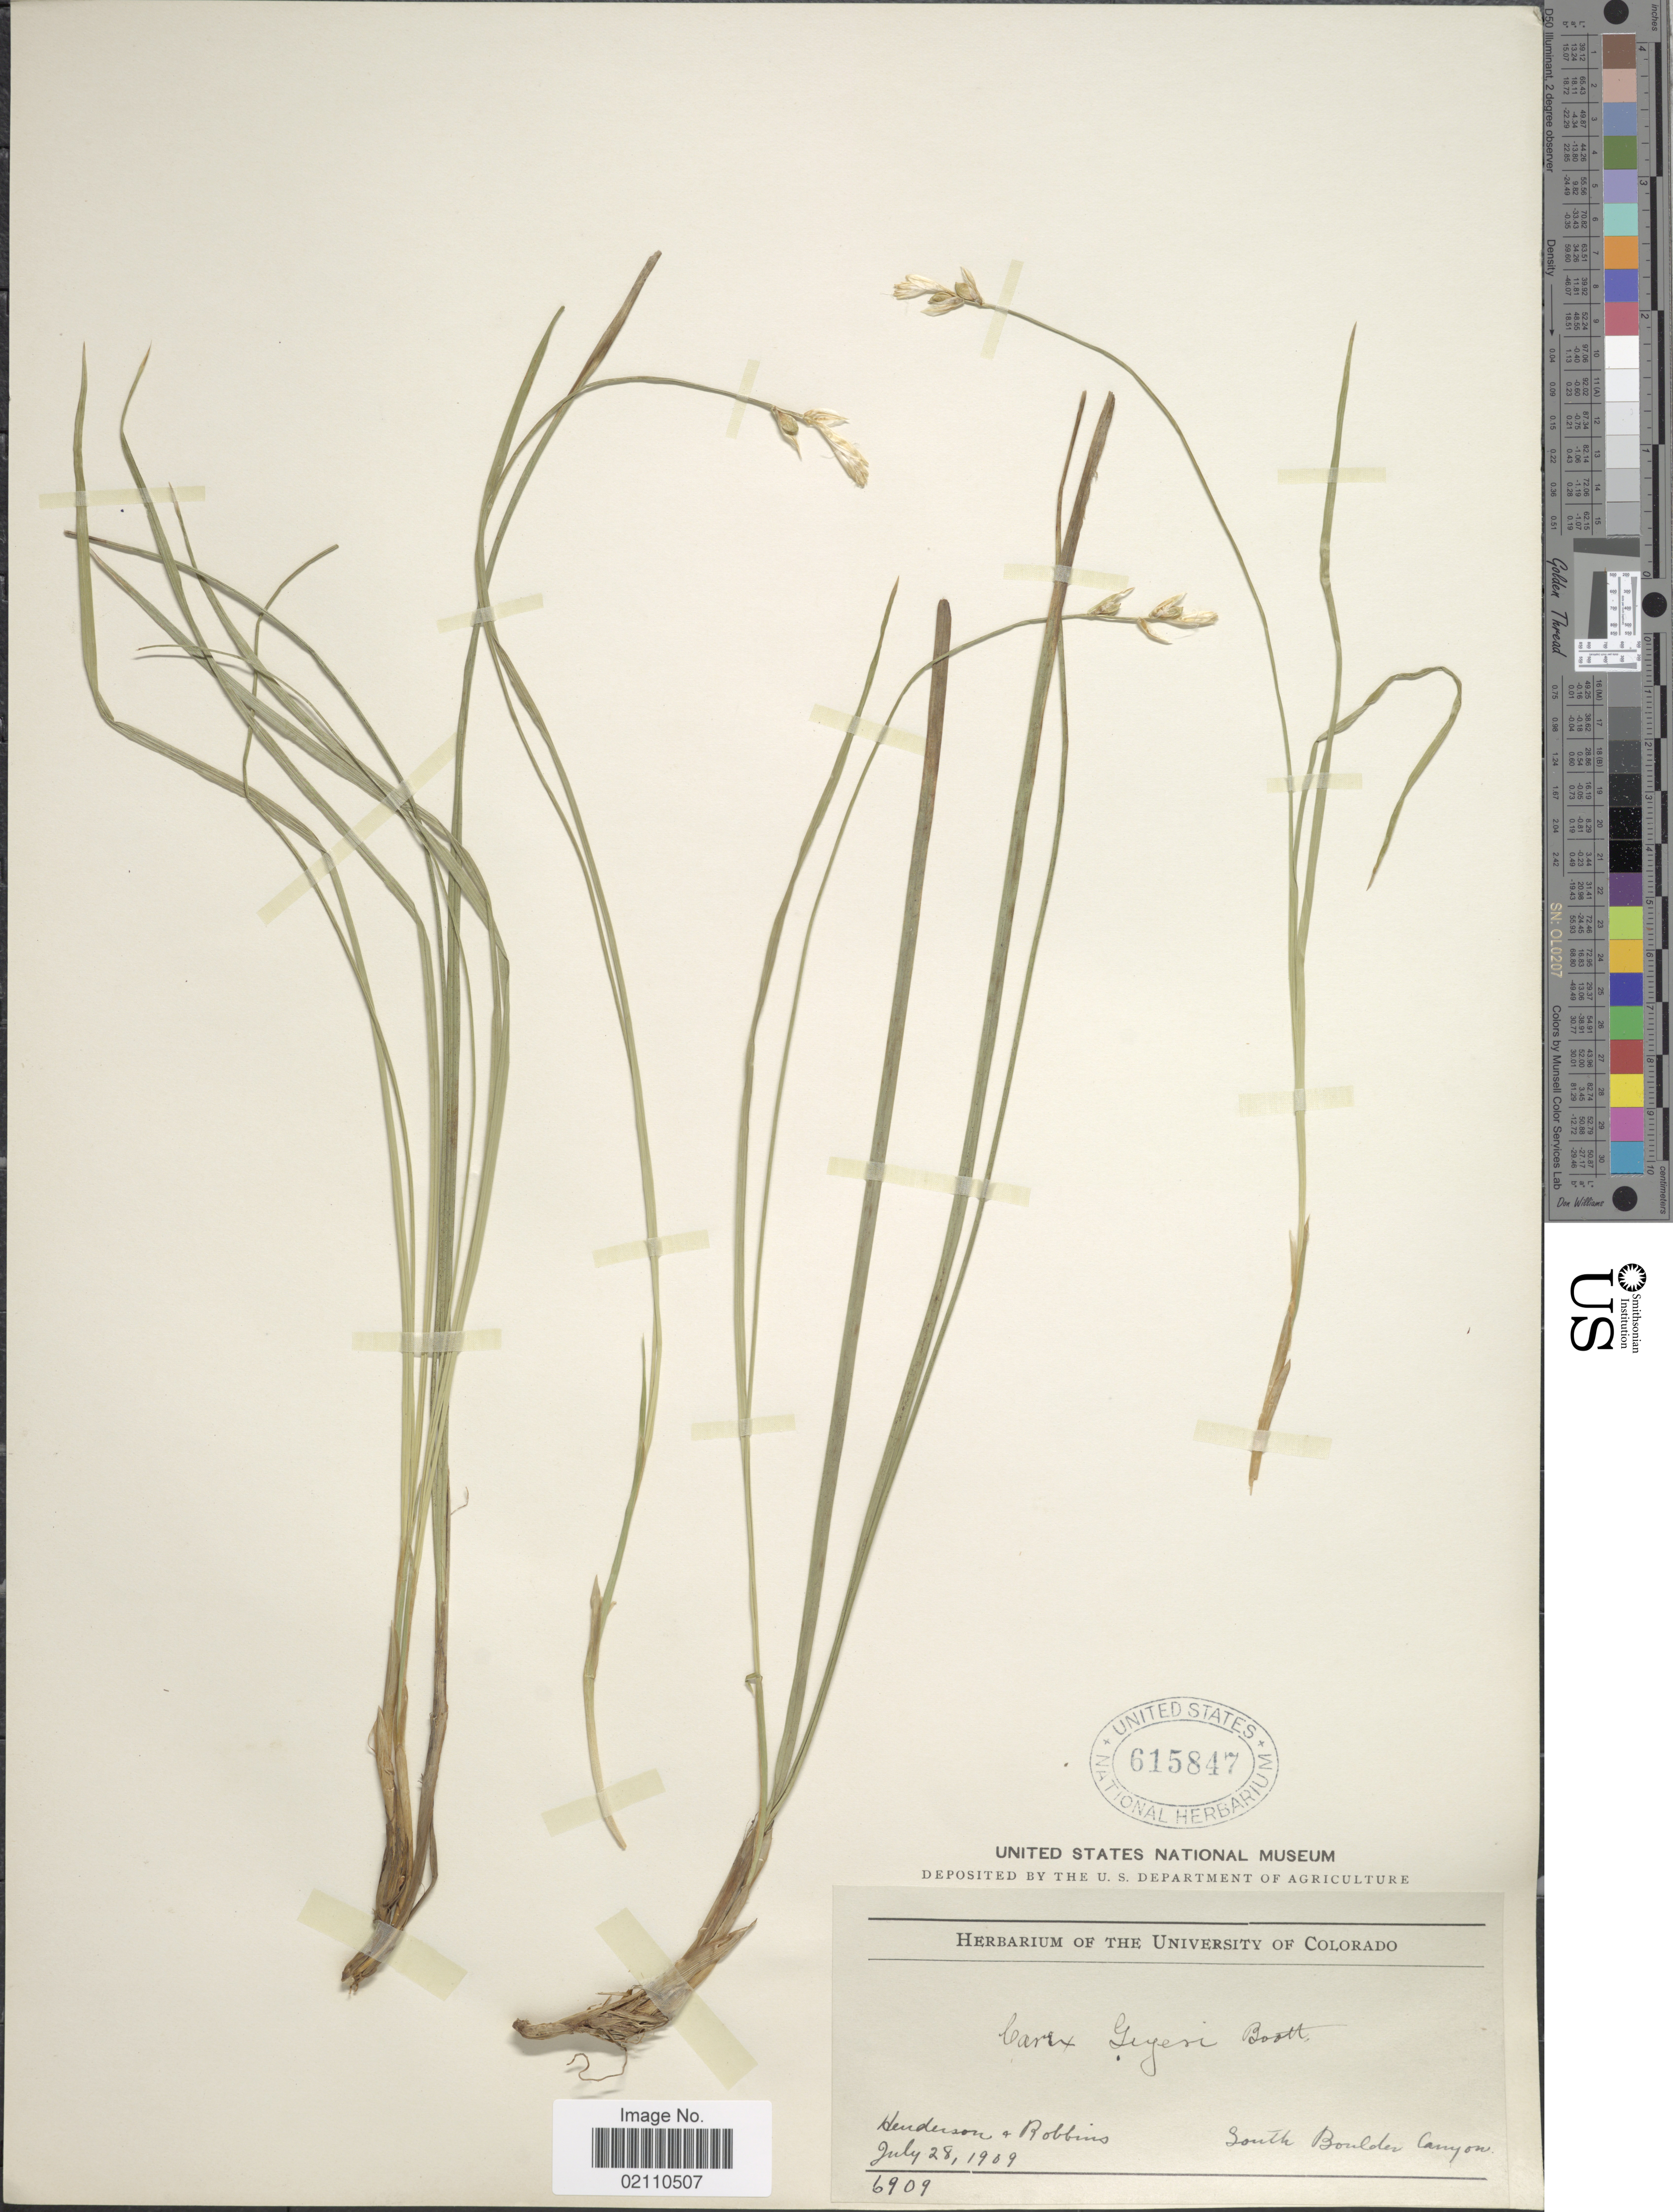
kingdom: Plantae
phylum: Tracheophyta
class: Liliopsida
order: Poales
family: Cyperaceae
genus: Carex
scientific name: Carex geyeri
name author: Boott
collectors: -. Henderson & -- Robbins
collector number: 66909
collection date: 1909-07-28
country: United States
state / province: Colorado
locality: South Boulder Canyon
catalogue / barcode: US 615847